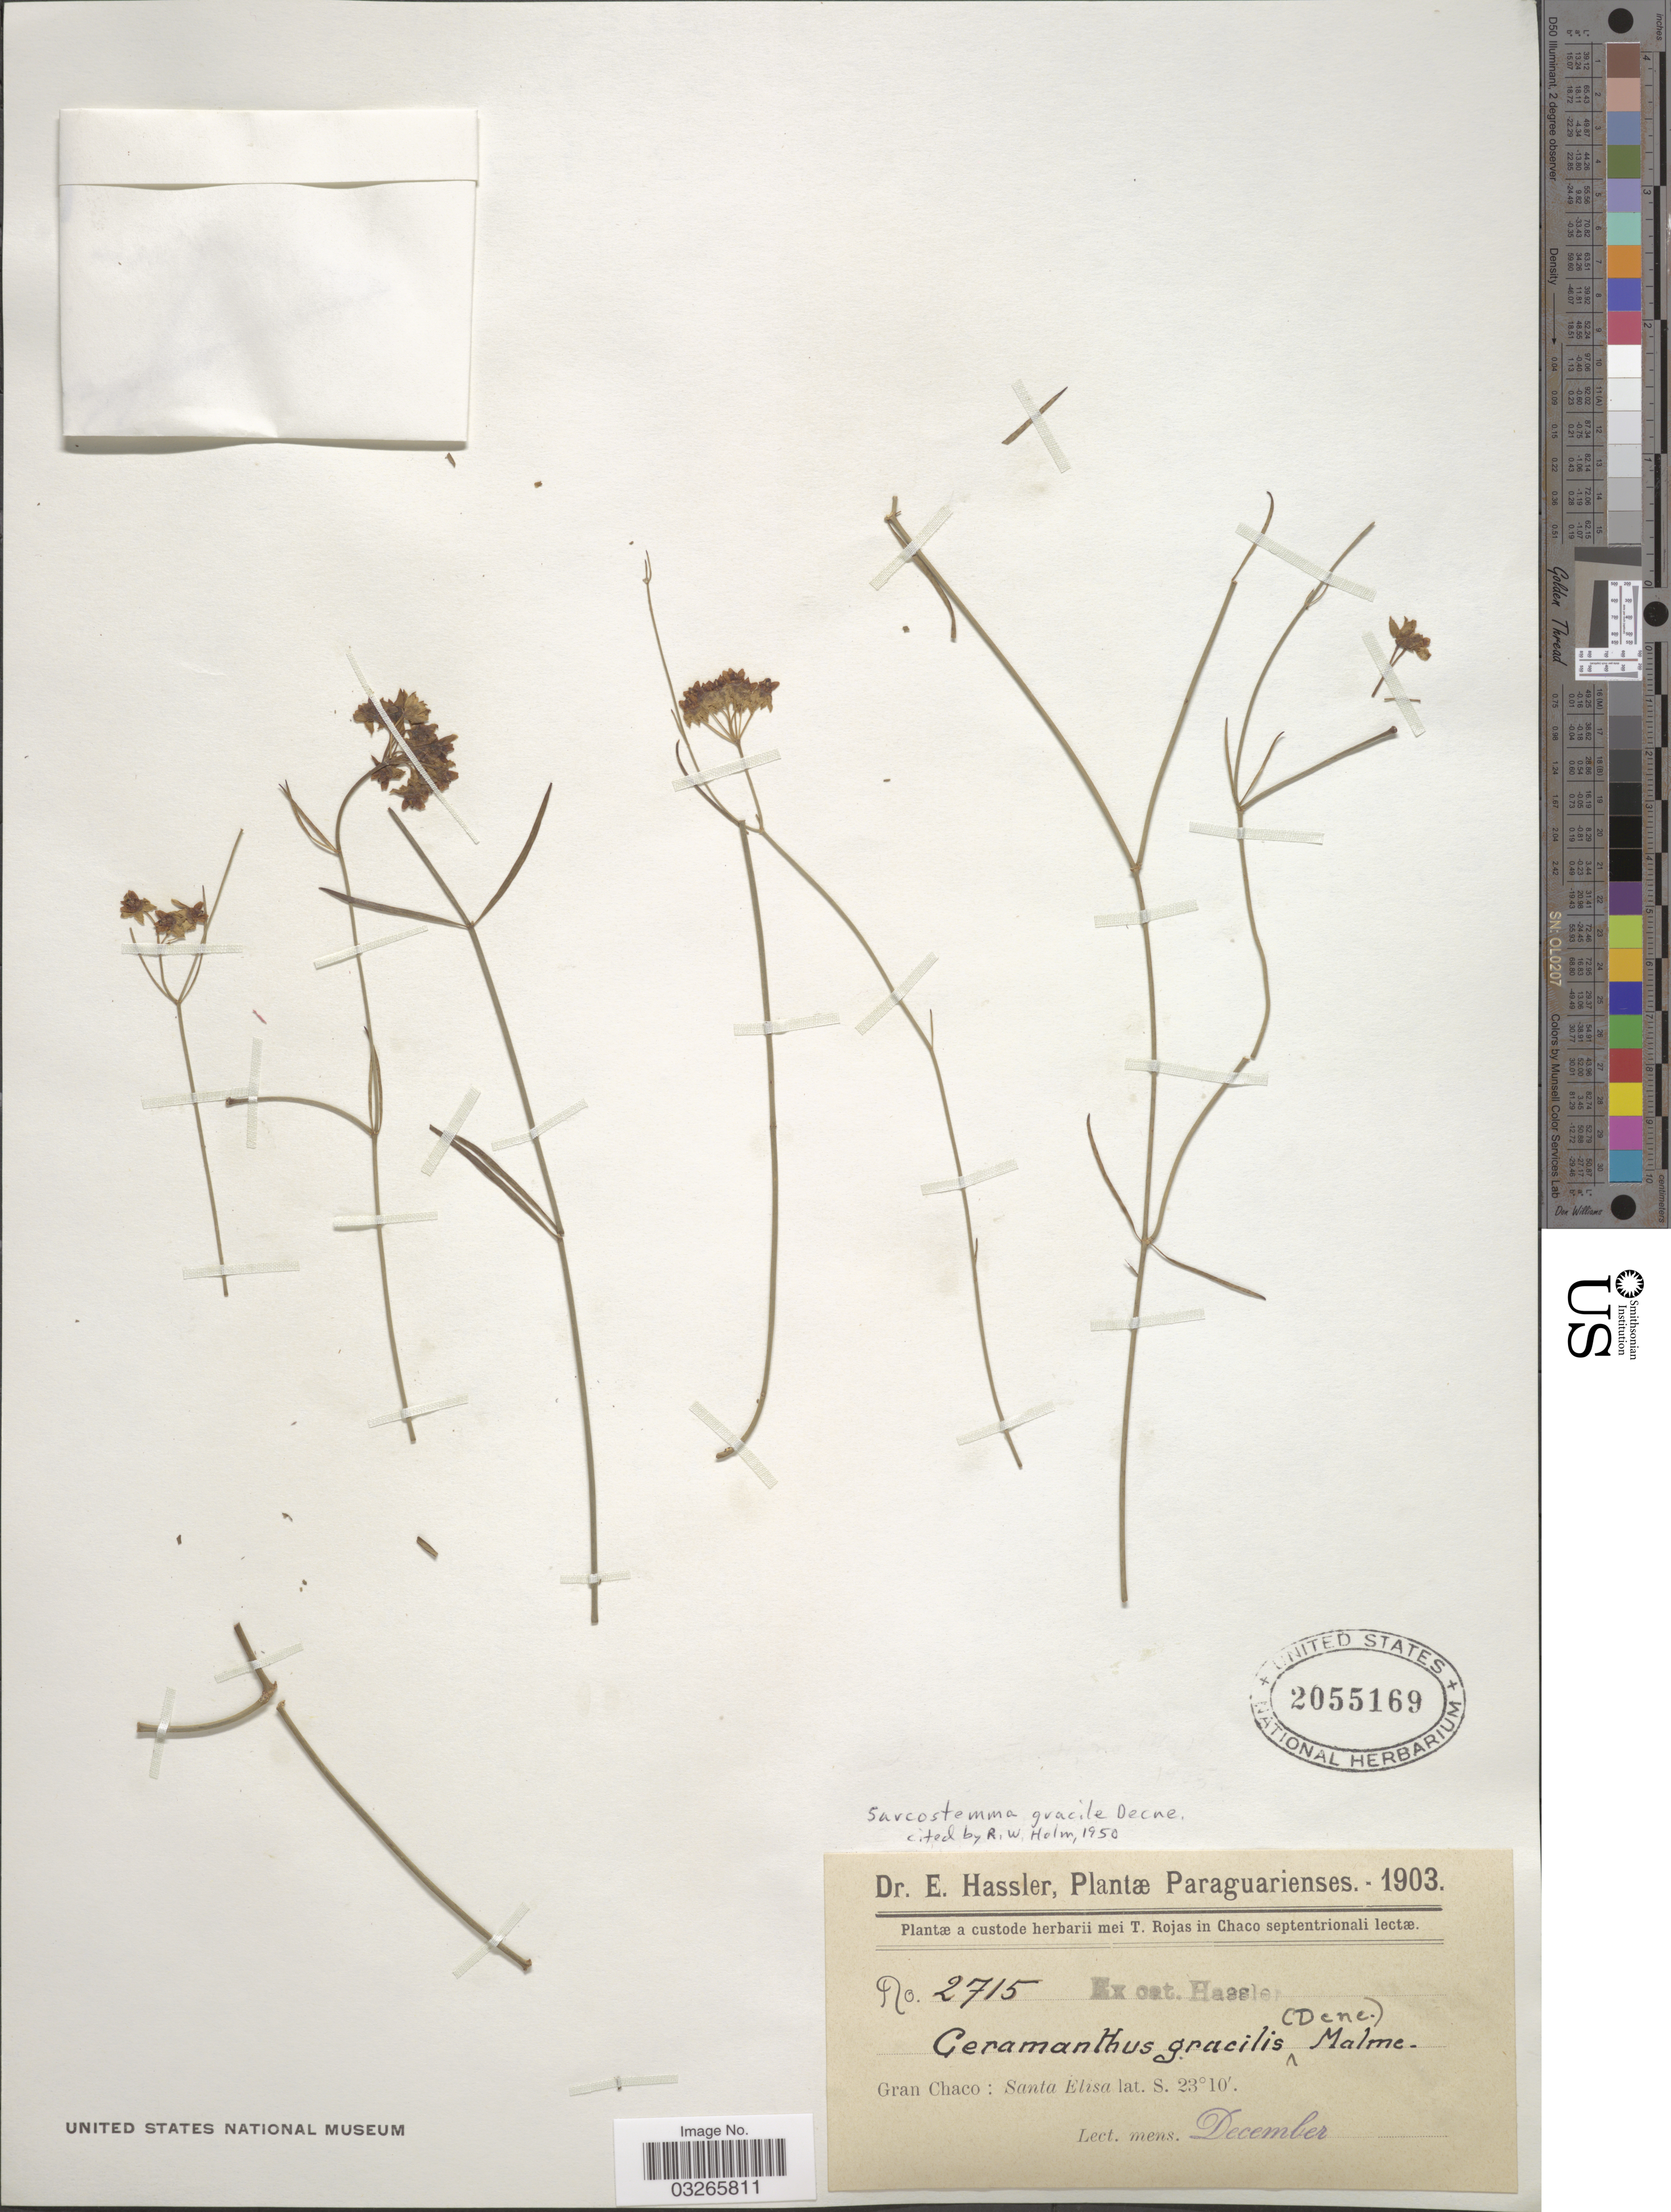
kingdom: Plantae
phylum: Tracheophyta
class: Magnoliopsida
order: Gentianales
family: Apocynaceae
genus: Sarcostemma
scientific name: Sarcostemma gracile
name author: Decne.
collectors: E. Hassler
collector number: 2715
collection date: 1903-12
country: Argentina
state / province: Chaco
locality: Gran Chaco: Santa Elisa.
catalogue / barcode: US 2055169